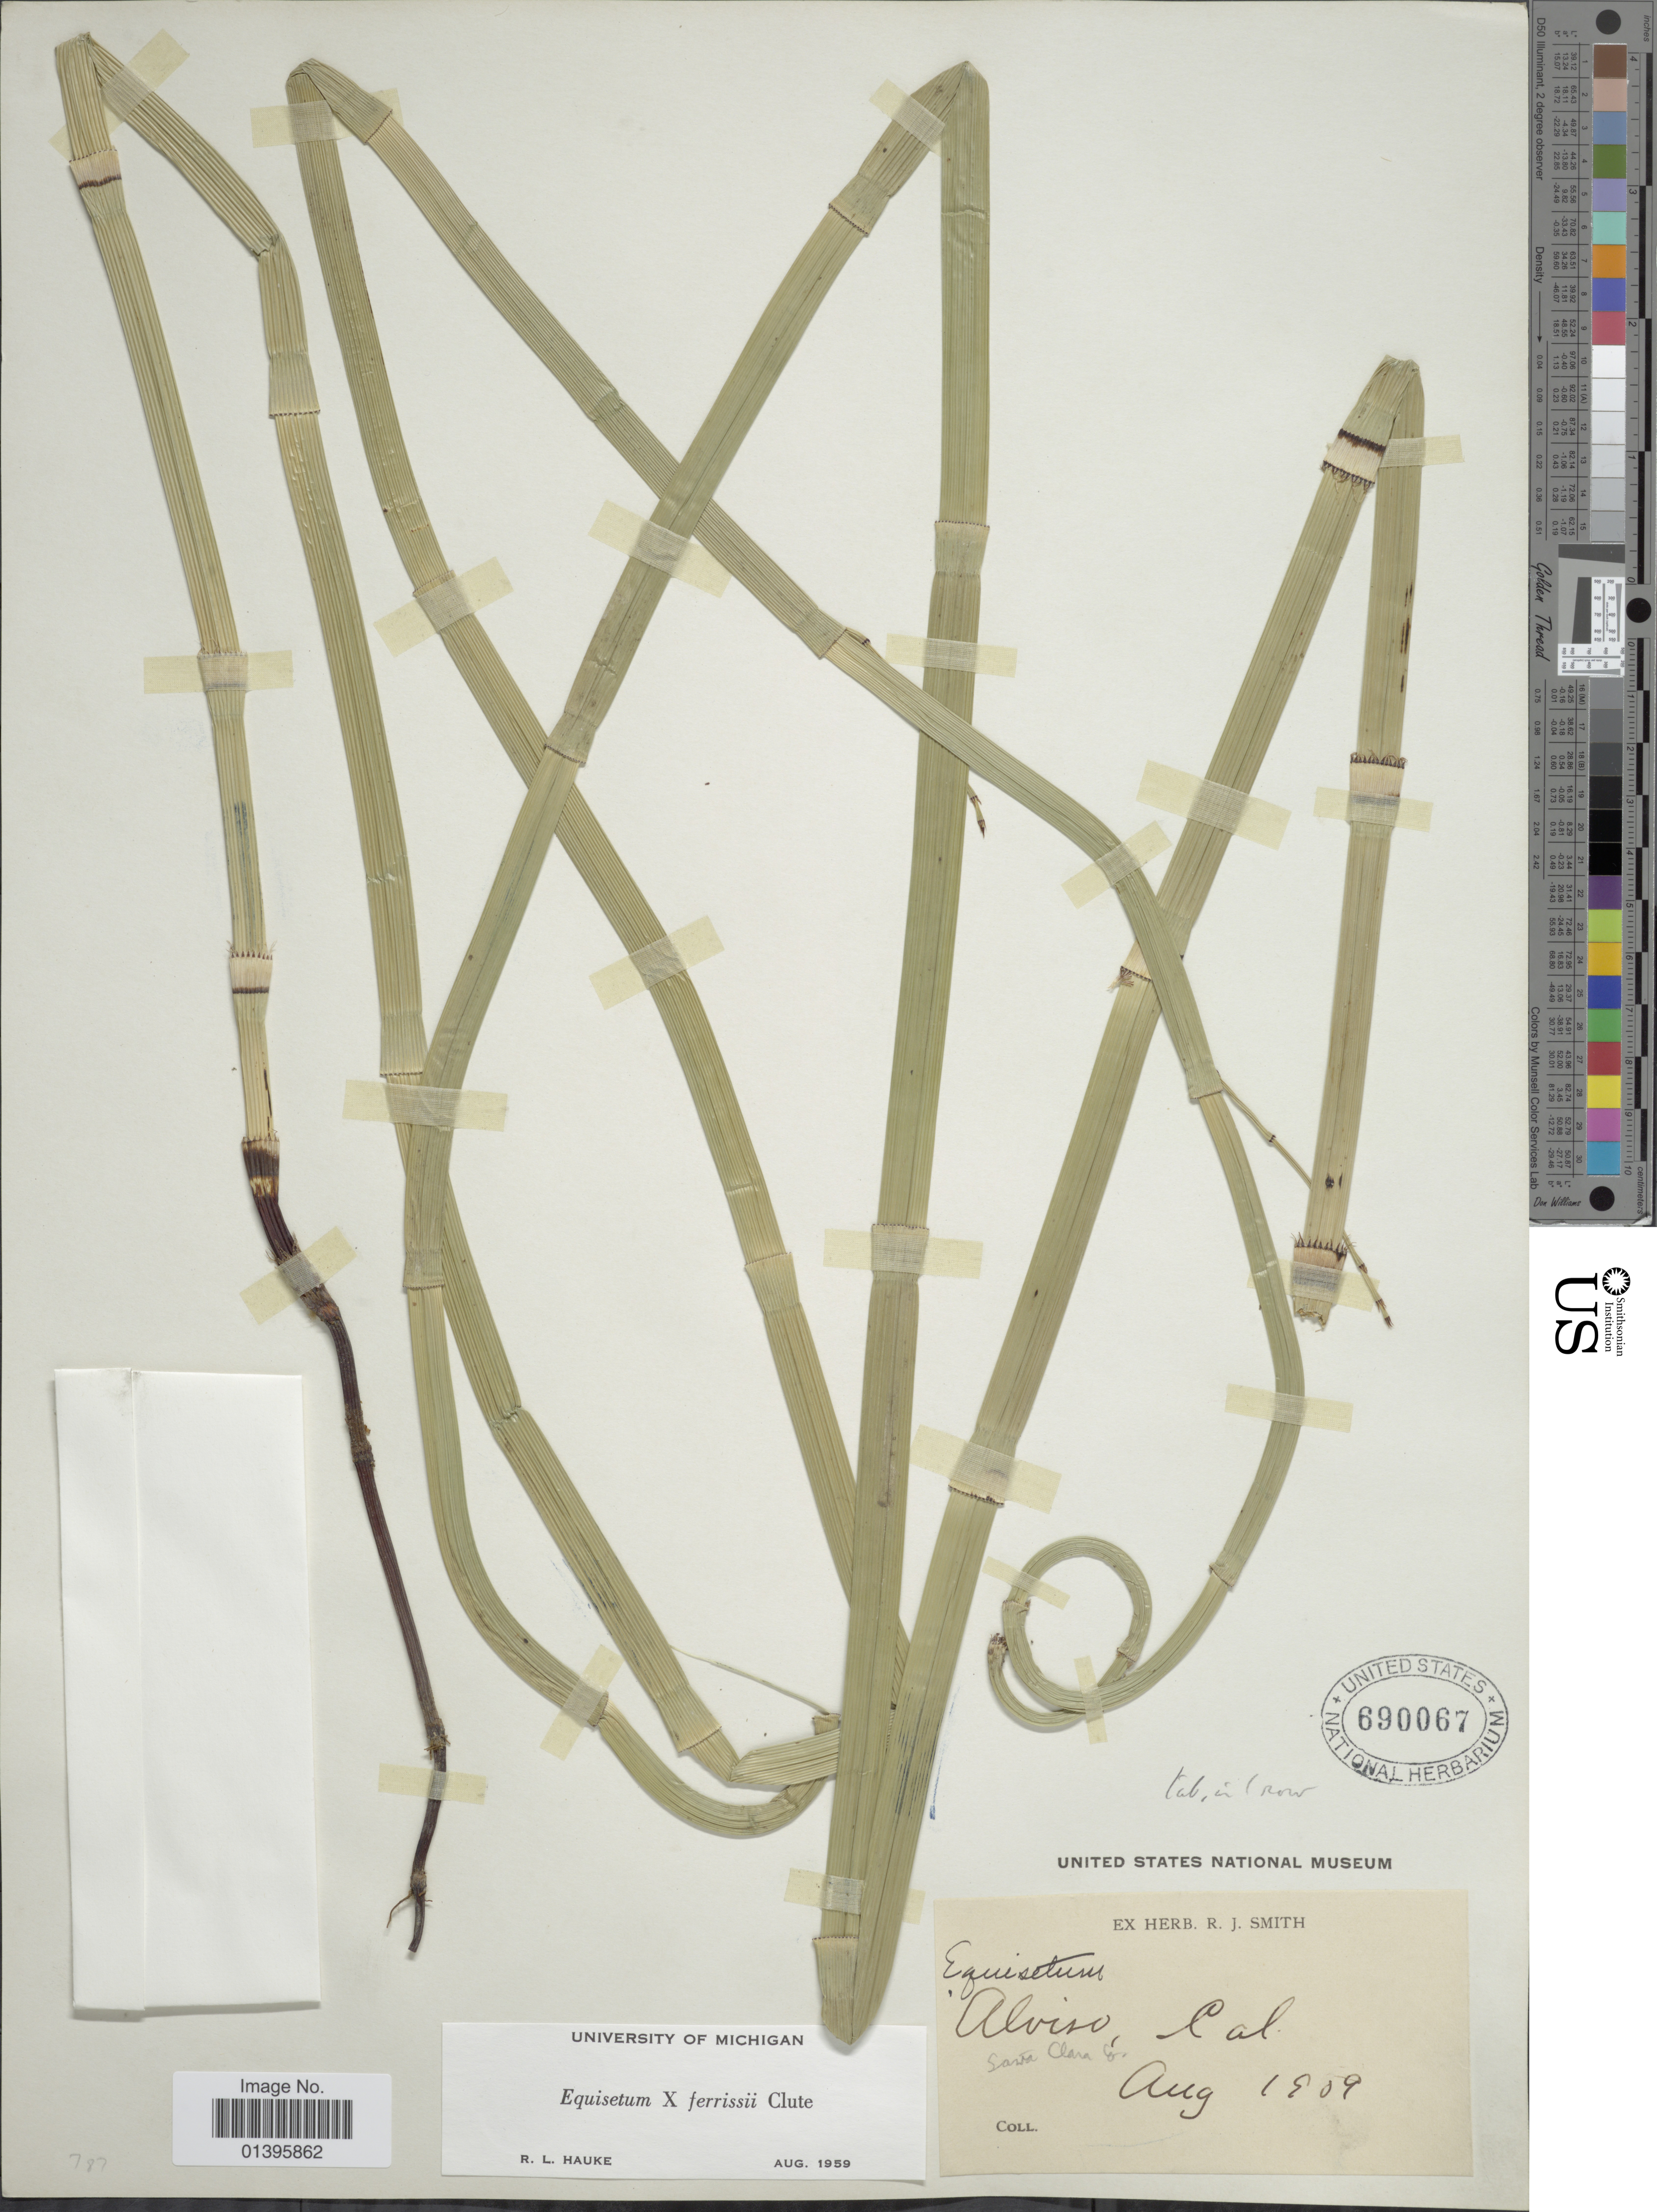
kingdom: Plantae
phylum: Tracheophyta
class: Polypodiopsida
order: Equisetales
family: Equisetaceae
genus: Equisetum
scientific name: Equisetum x ferrissii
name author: Clute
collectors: R. J. Smith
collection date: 1909-08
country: United States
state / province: California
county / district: Santa Clara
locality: Alviso, Santa Clara Co.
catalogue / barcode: US 690067